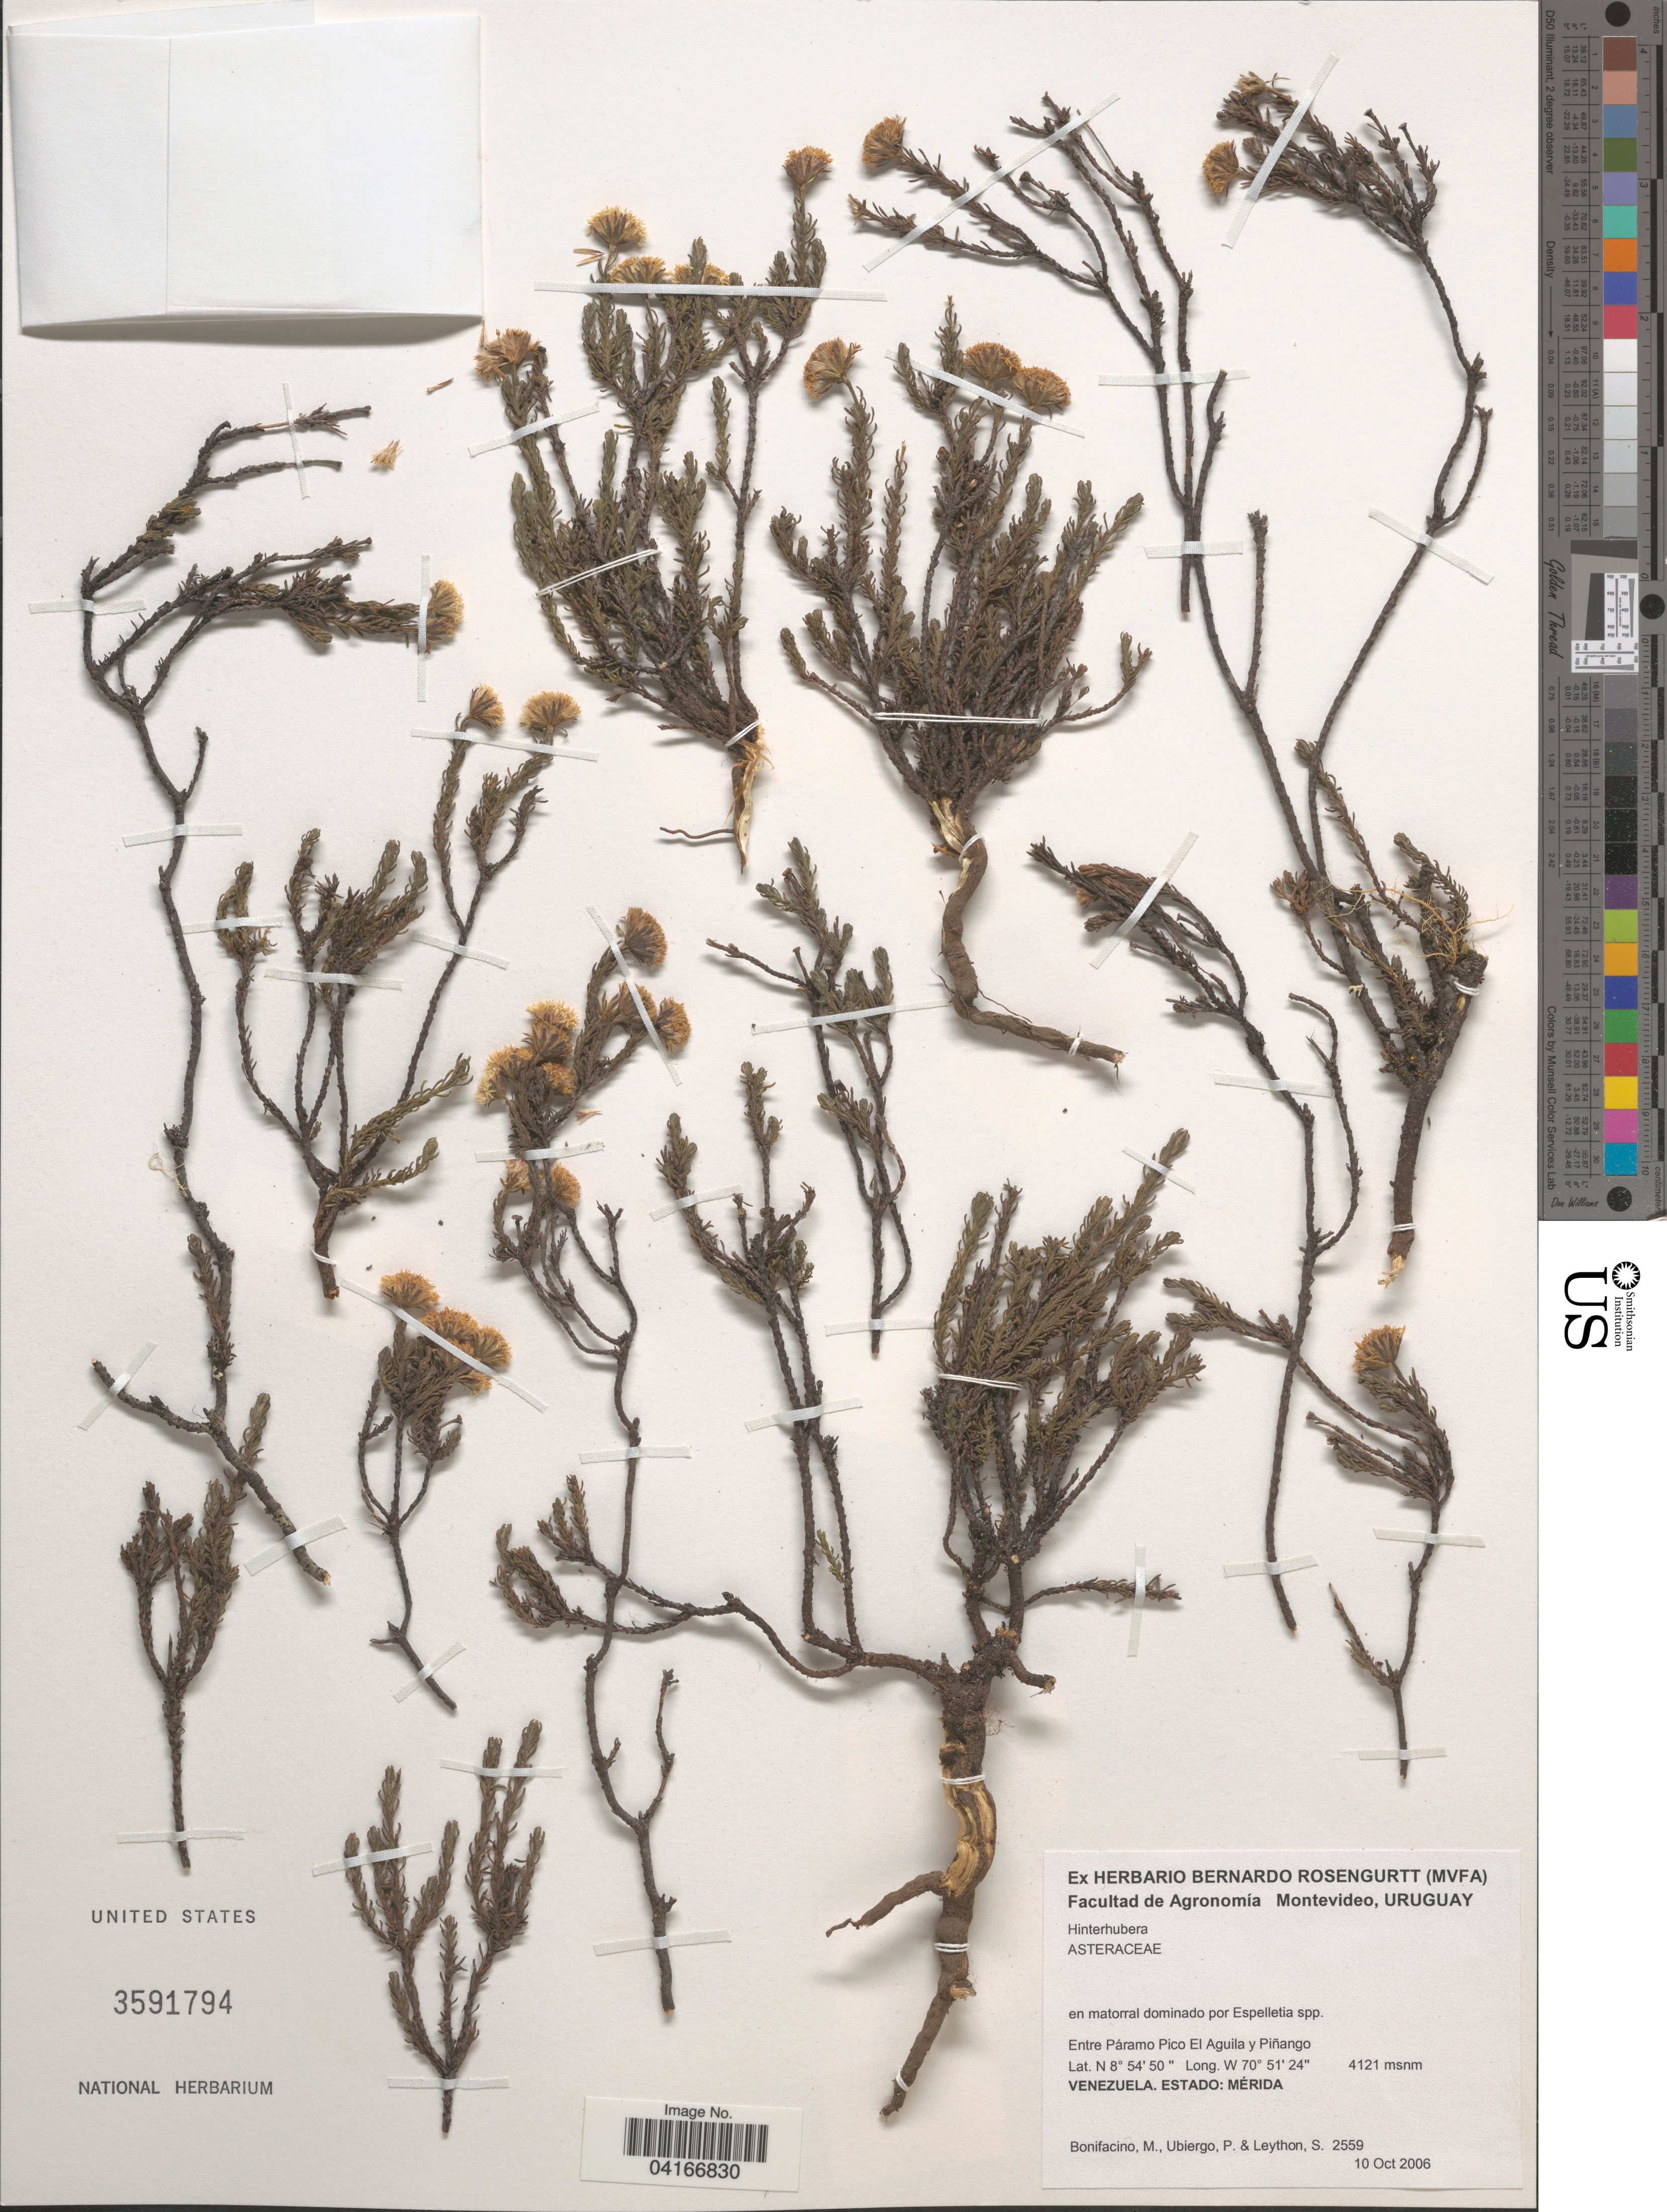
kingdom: Plantae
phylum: Tracheophyta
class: Magnoliopsida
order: Asterales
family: Asteraceae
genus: Hinterhubera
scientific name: Hinterhubera sp.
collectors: M. Bonifacino, P. Ubiergo & S. Leython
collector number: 2559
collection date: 2006-10-10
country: Venezuela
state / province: Merida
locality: Entre Páramo Pico El Aguila y Piñango.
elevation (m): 4121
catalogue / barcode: US 3591794